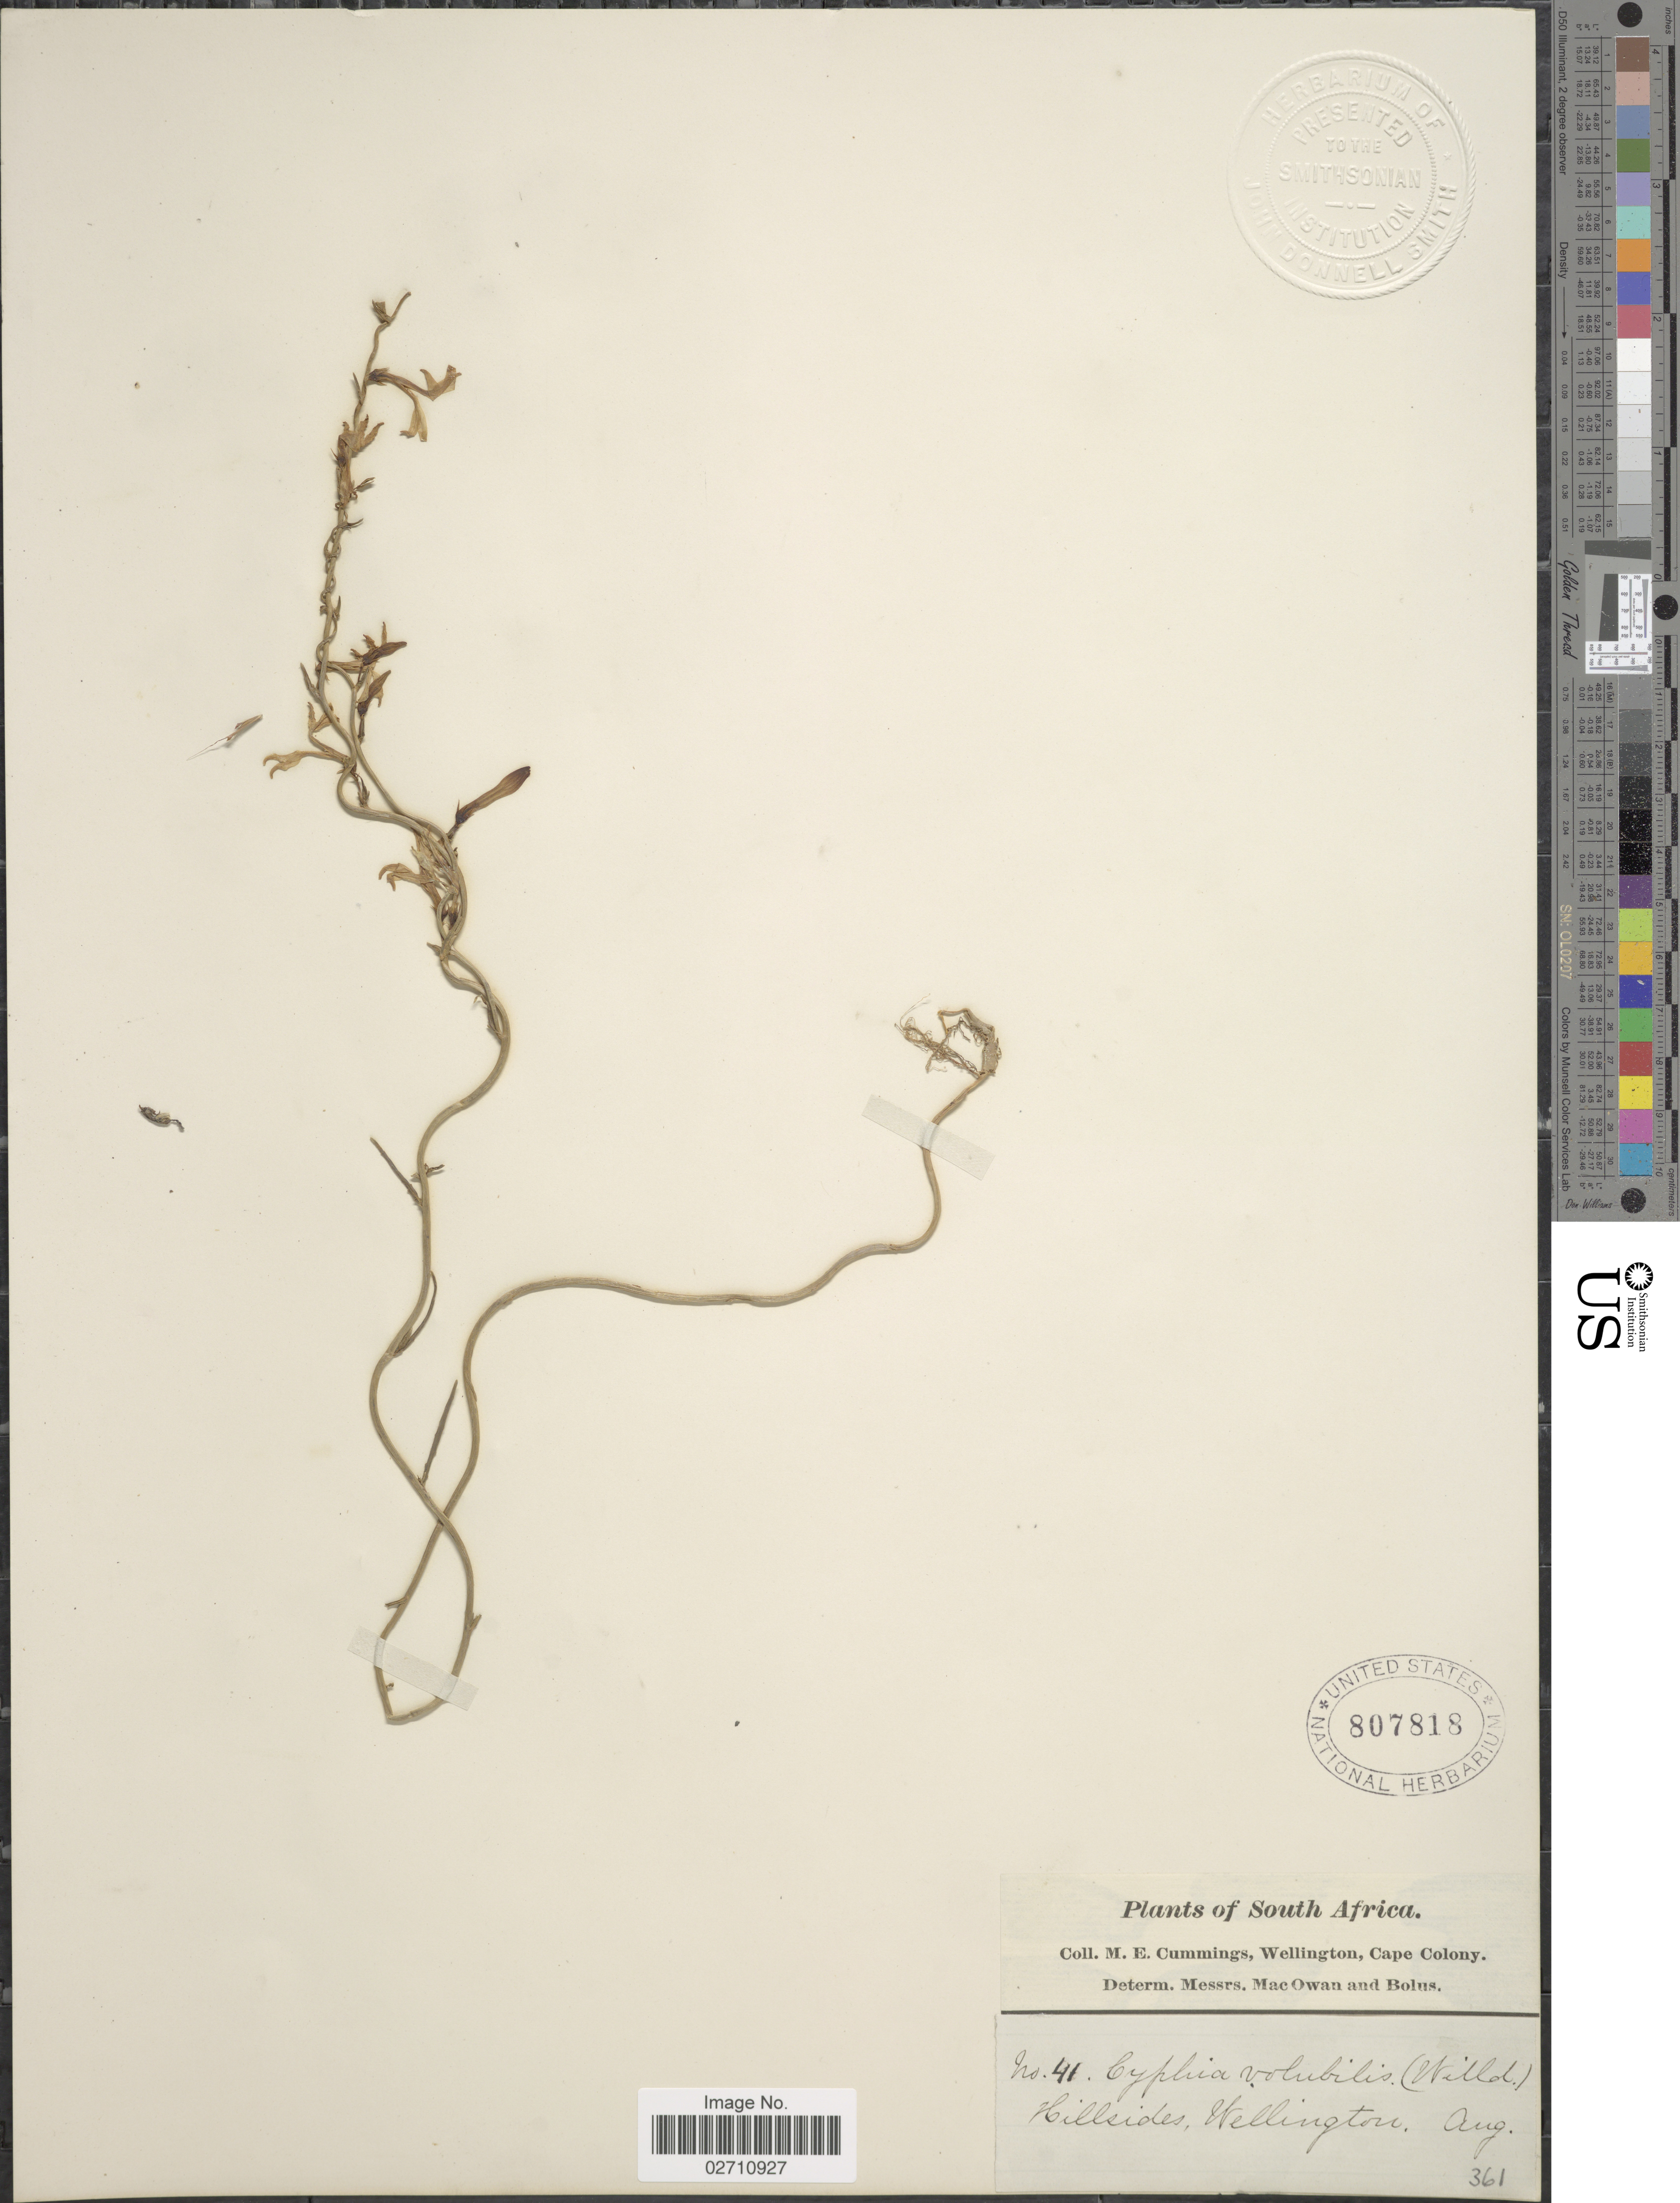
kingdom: Plantae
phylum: Tracheophyta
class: Magnoliopsida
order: Asterales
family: Campanulaceae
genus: Cyphia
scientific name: Cyphia volubilis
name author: (Burm. f.) Willd.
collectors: M. E. Cummings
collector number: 41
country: South Africa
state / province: Western Cape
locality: South Africa, Hillsides, Wellington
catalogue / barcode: US 807818